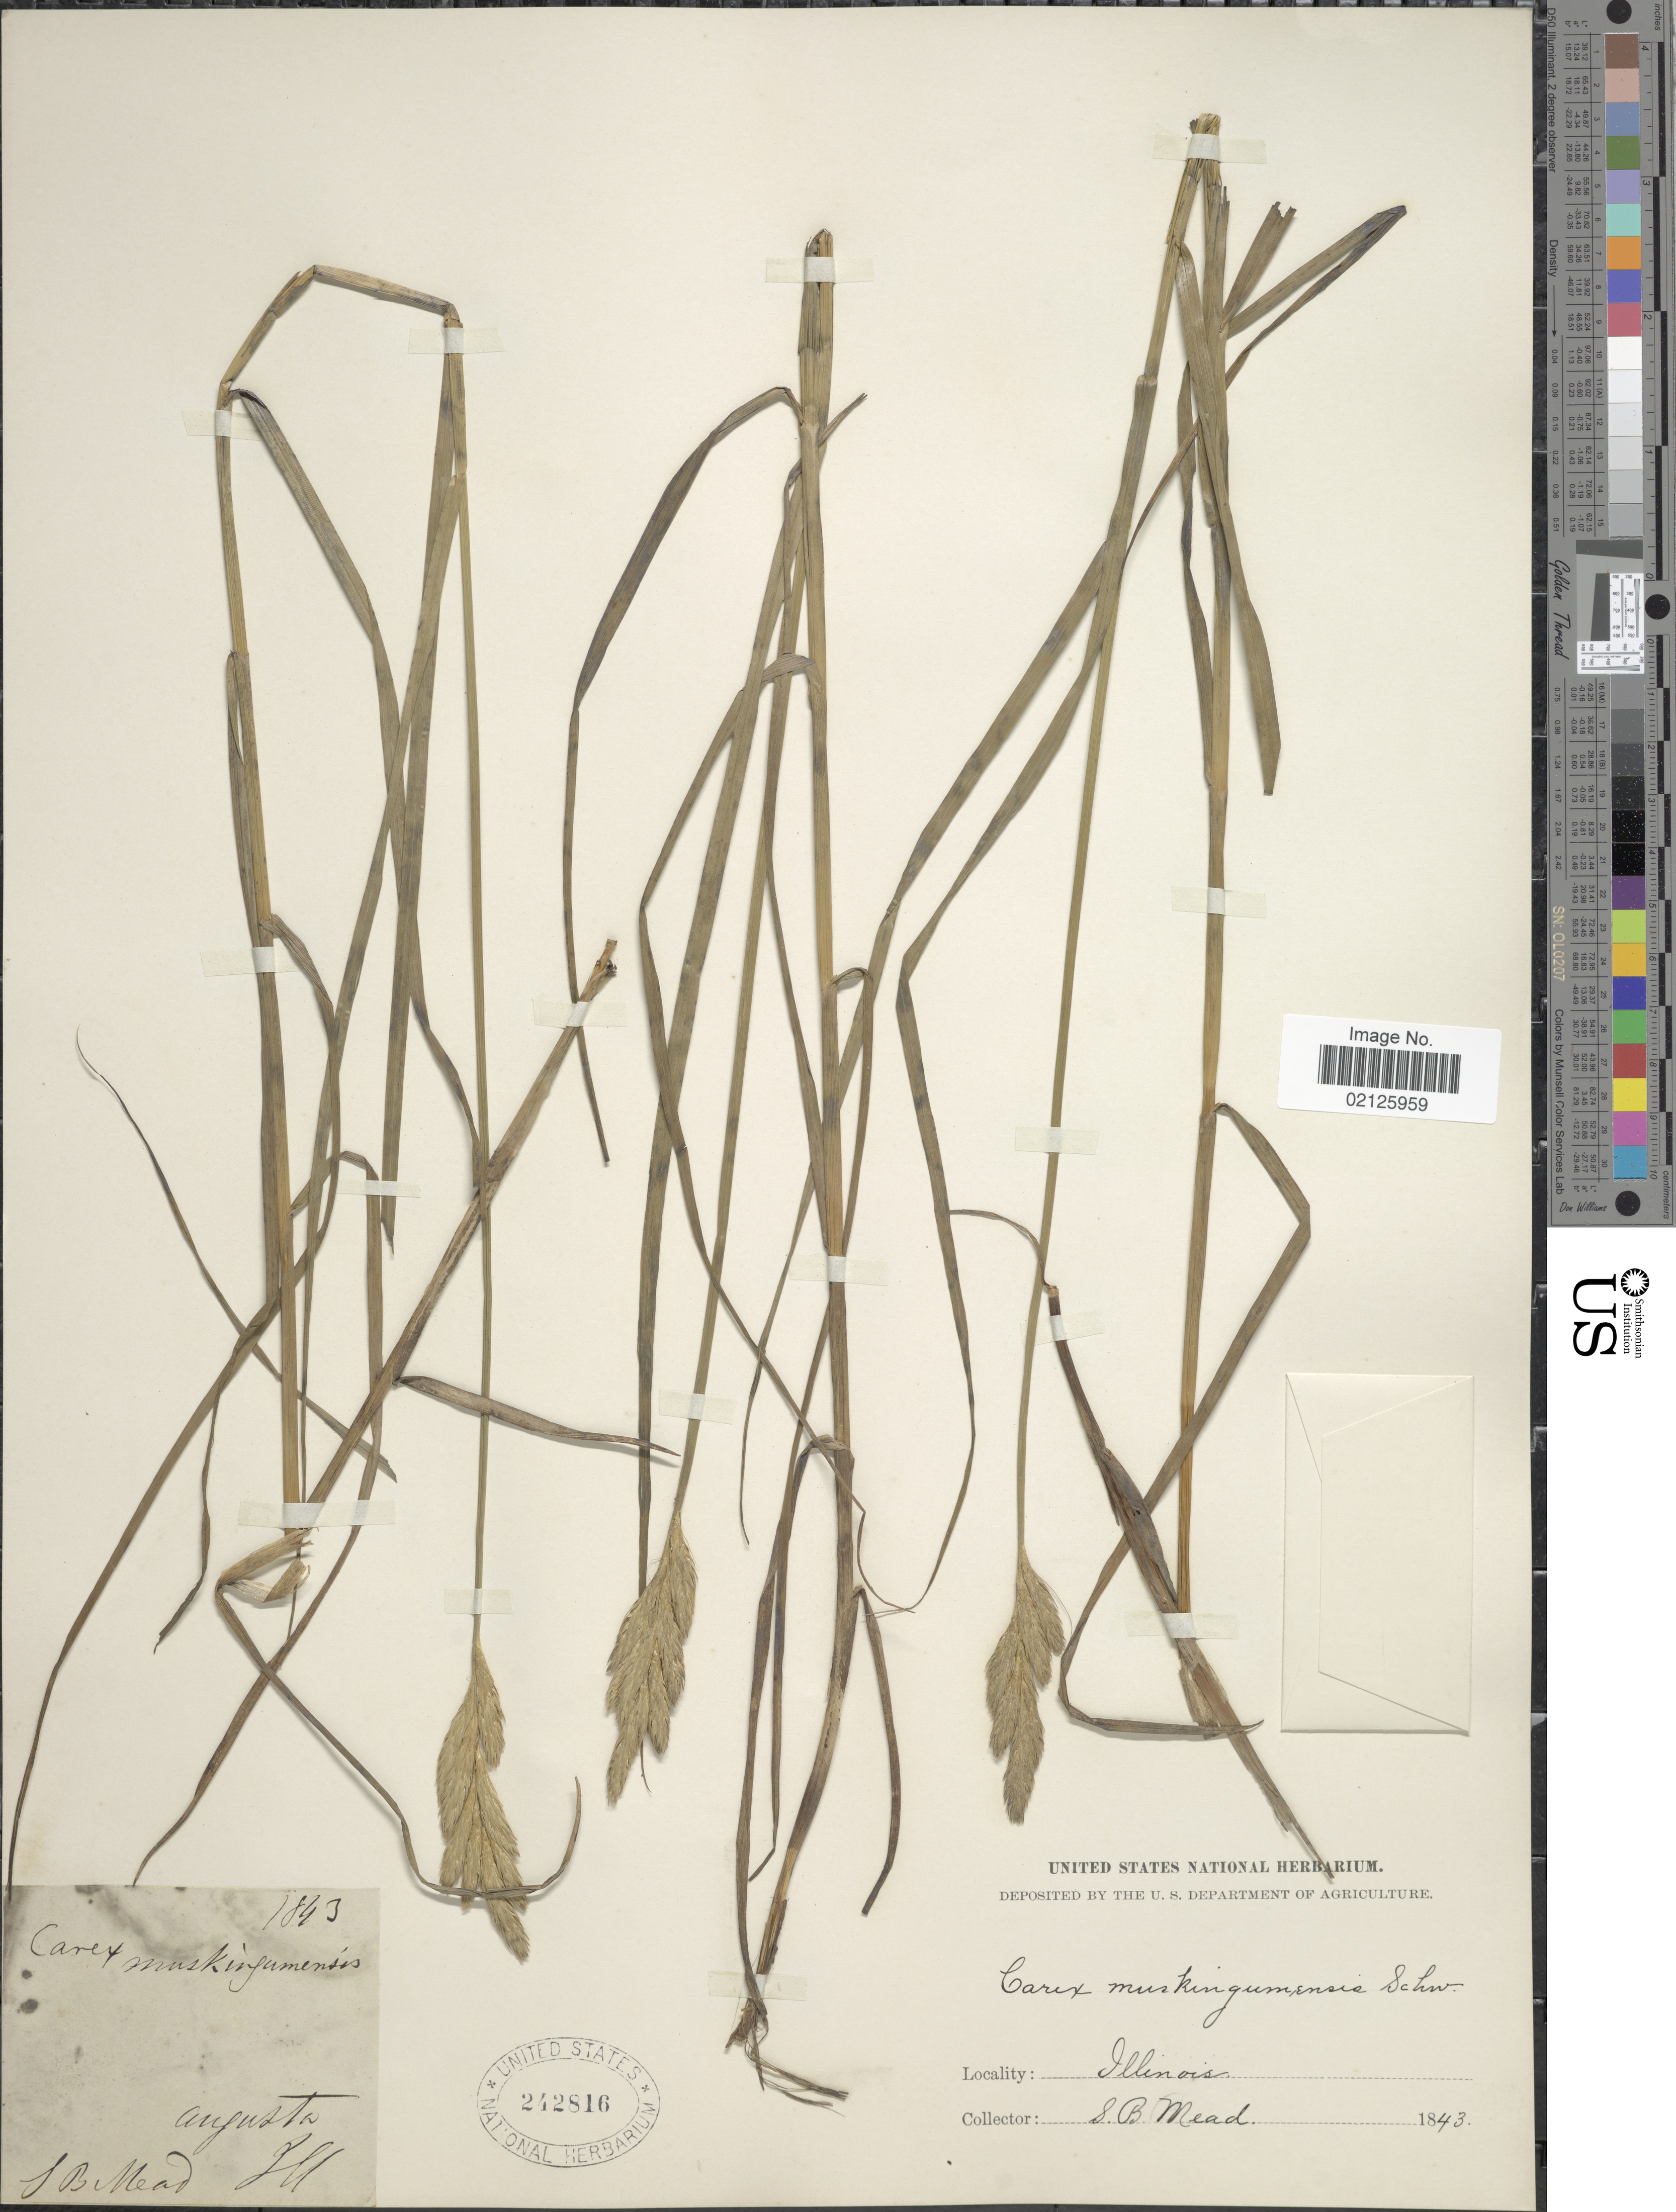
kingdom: Plantae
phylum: Tracheophyta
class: Liliopsida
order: Poales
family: Cyperaceae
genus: Carex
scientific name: Carex muskingumensis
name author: Schwein.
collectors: S. Mead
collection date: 1843-08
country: United States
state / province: Illinois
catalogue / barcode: US 242816